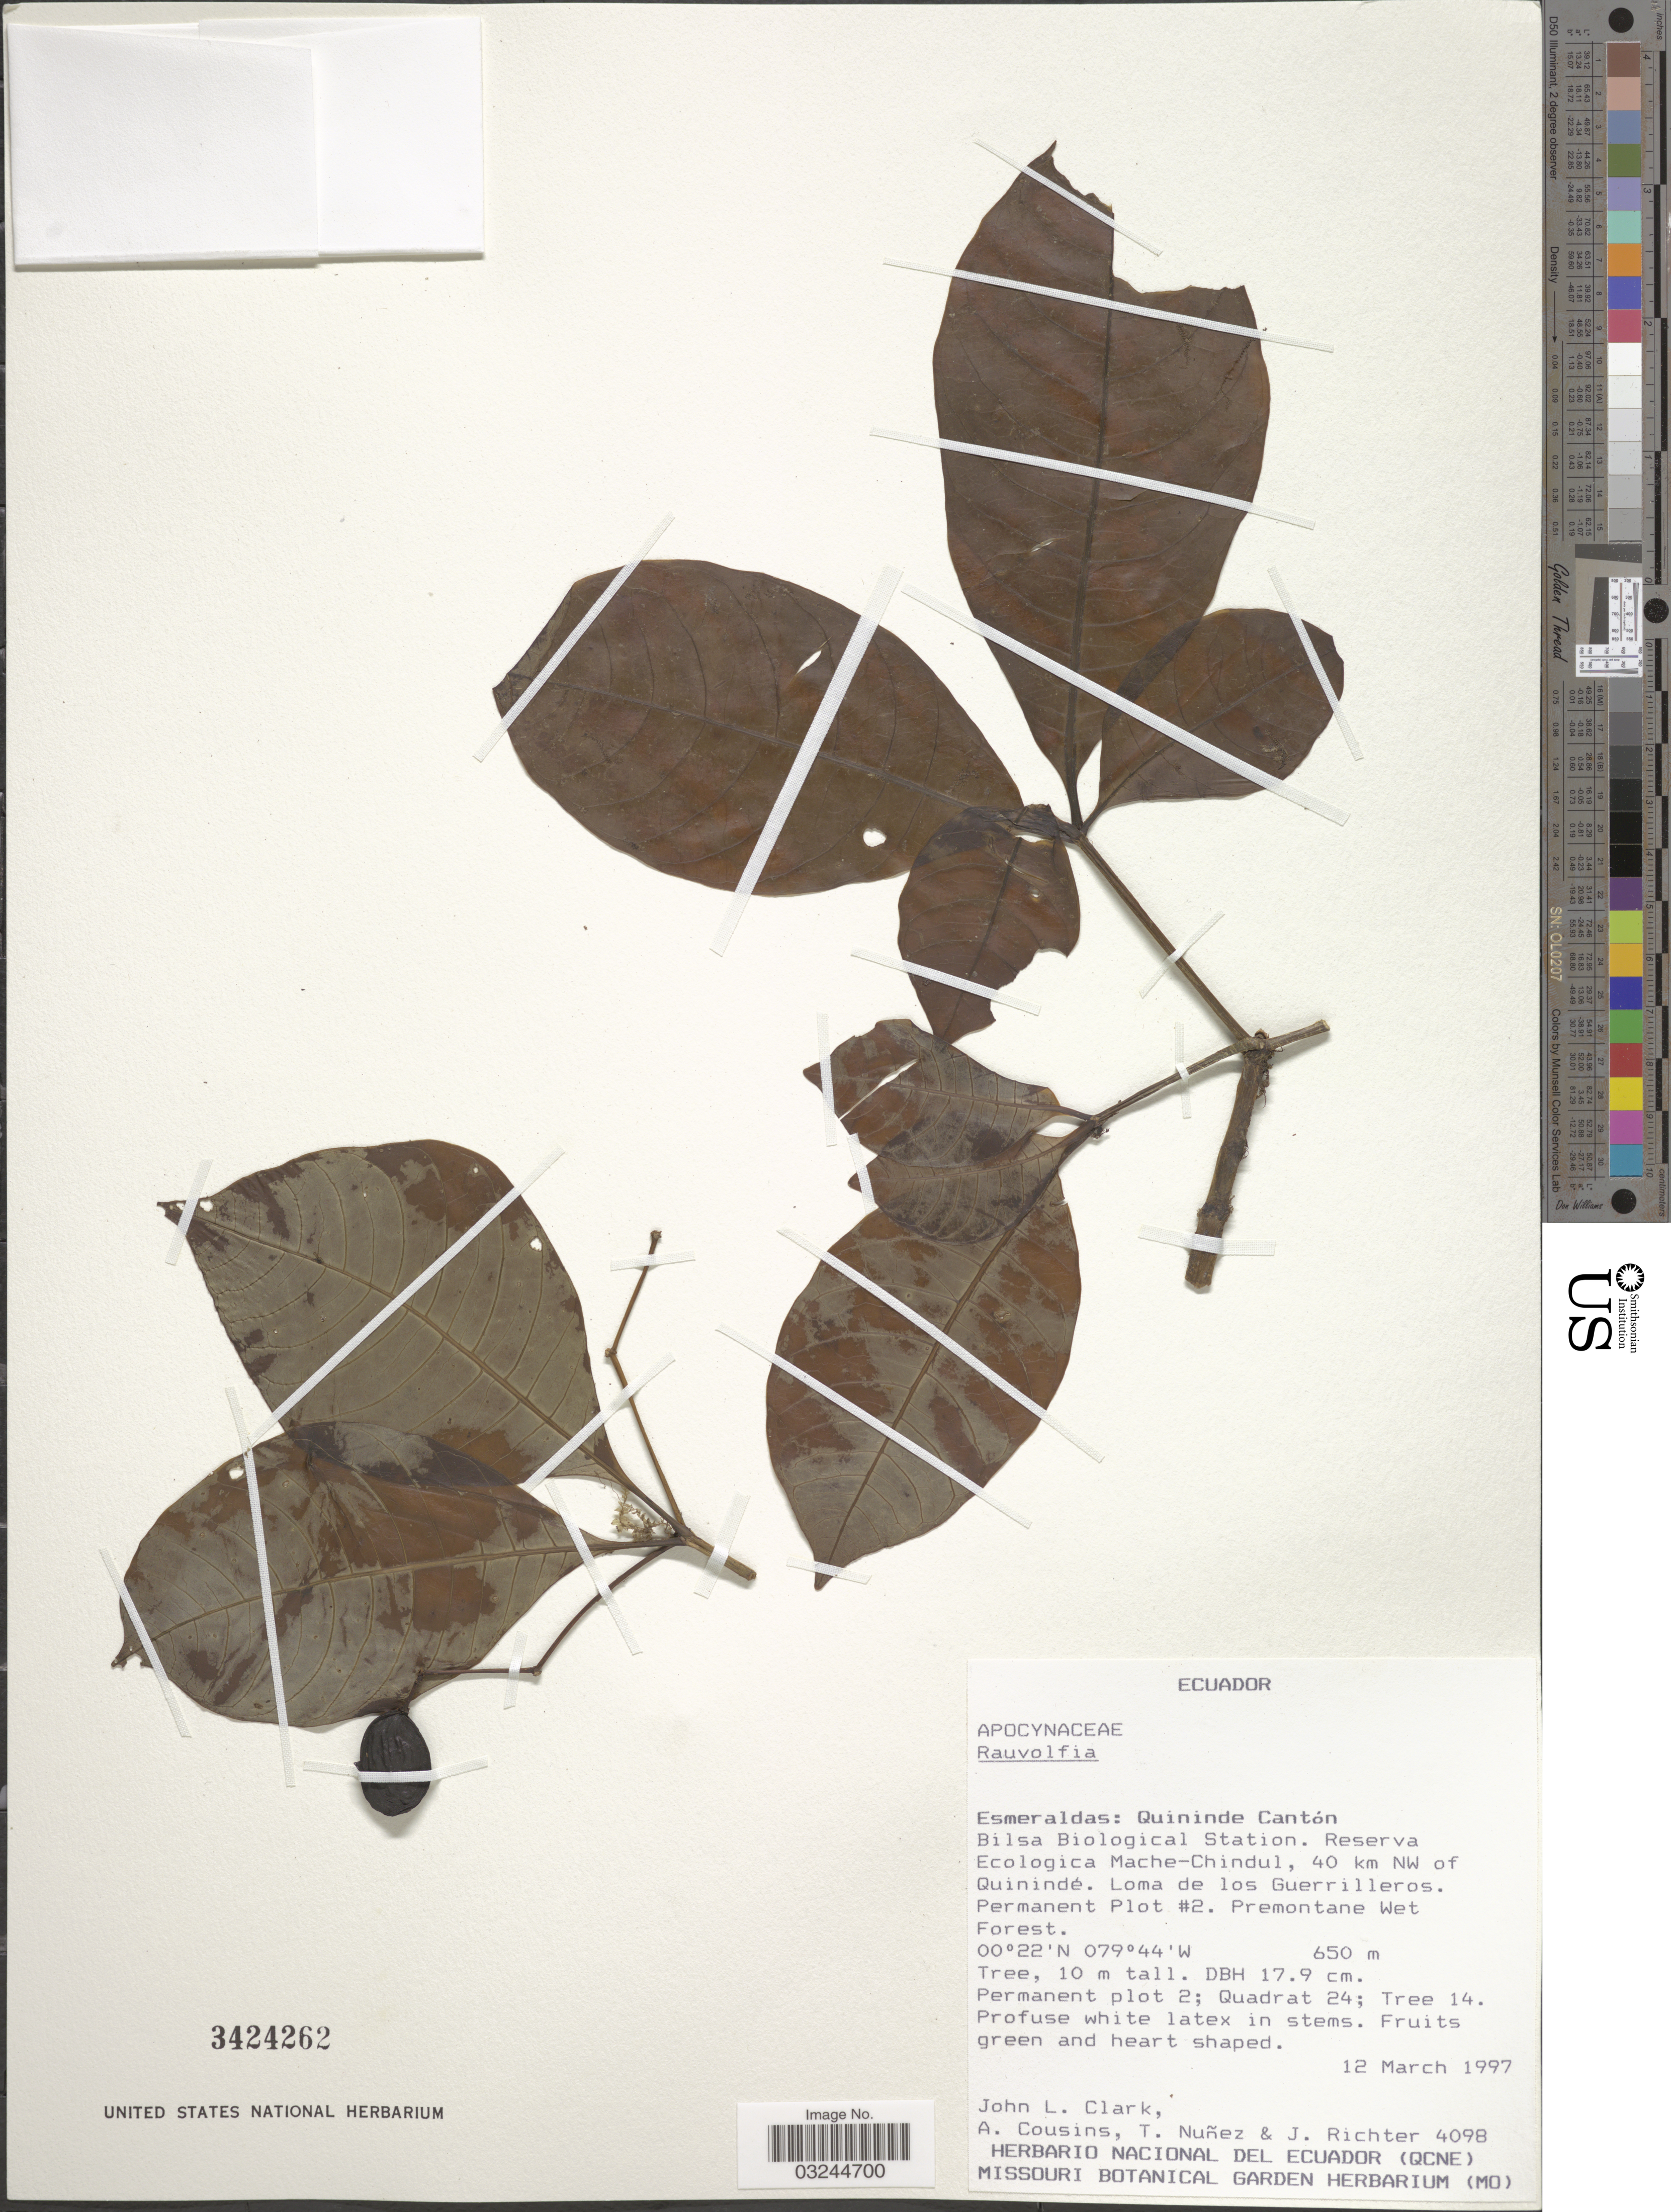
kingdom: Plantae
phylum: Tracheophyta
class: Magnoliopsida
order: Gentianales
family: Apocynaceae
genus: Rauvolfia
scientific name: Rauvolfia sp.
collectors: J. L. Clark, A. Cousins, T. Núñez & J. Richter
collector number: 4098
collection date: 1997-03-12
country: Ecuador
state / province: Esmeraldas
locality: Quininde Cantón. Bilsa Biological Station. Reserva Ecologica Mache-Chindul, 40 km NW of Quinindé. Loma de los Guerrilleros. Permanent Plot #2.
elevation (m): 650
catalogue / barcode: US 3424262